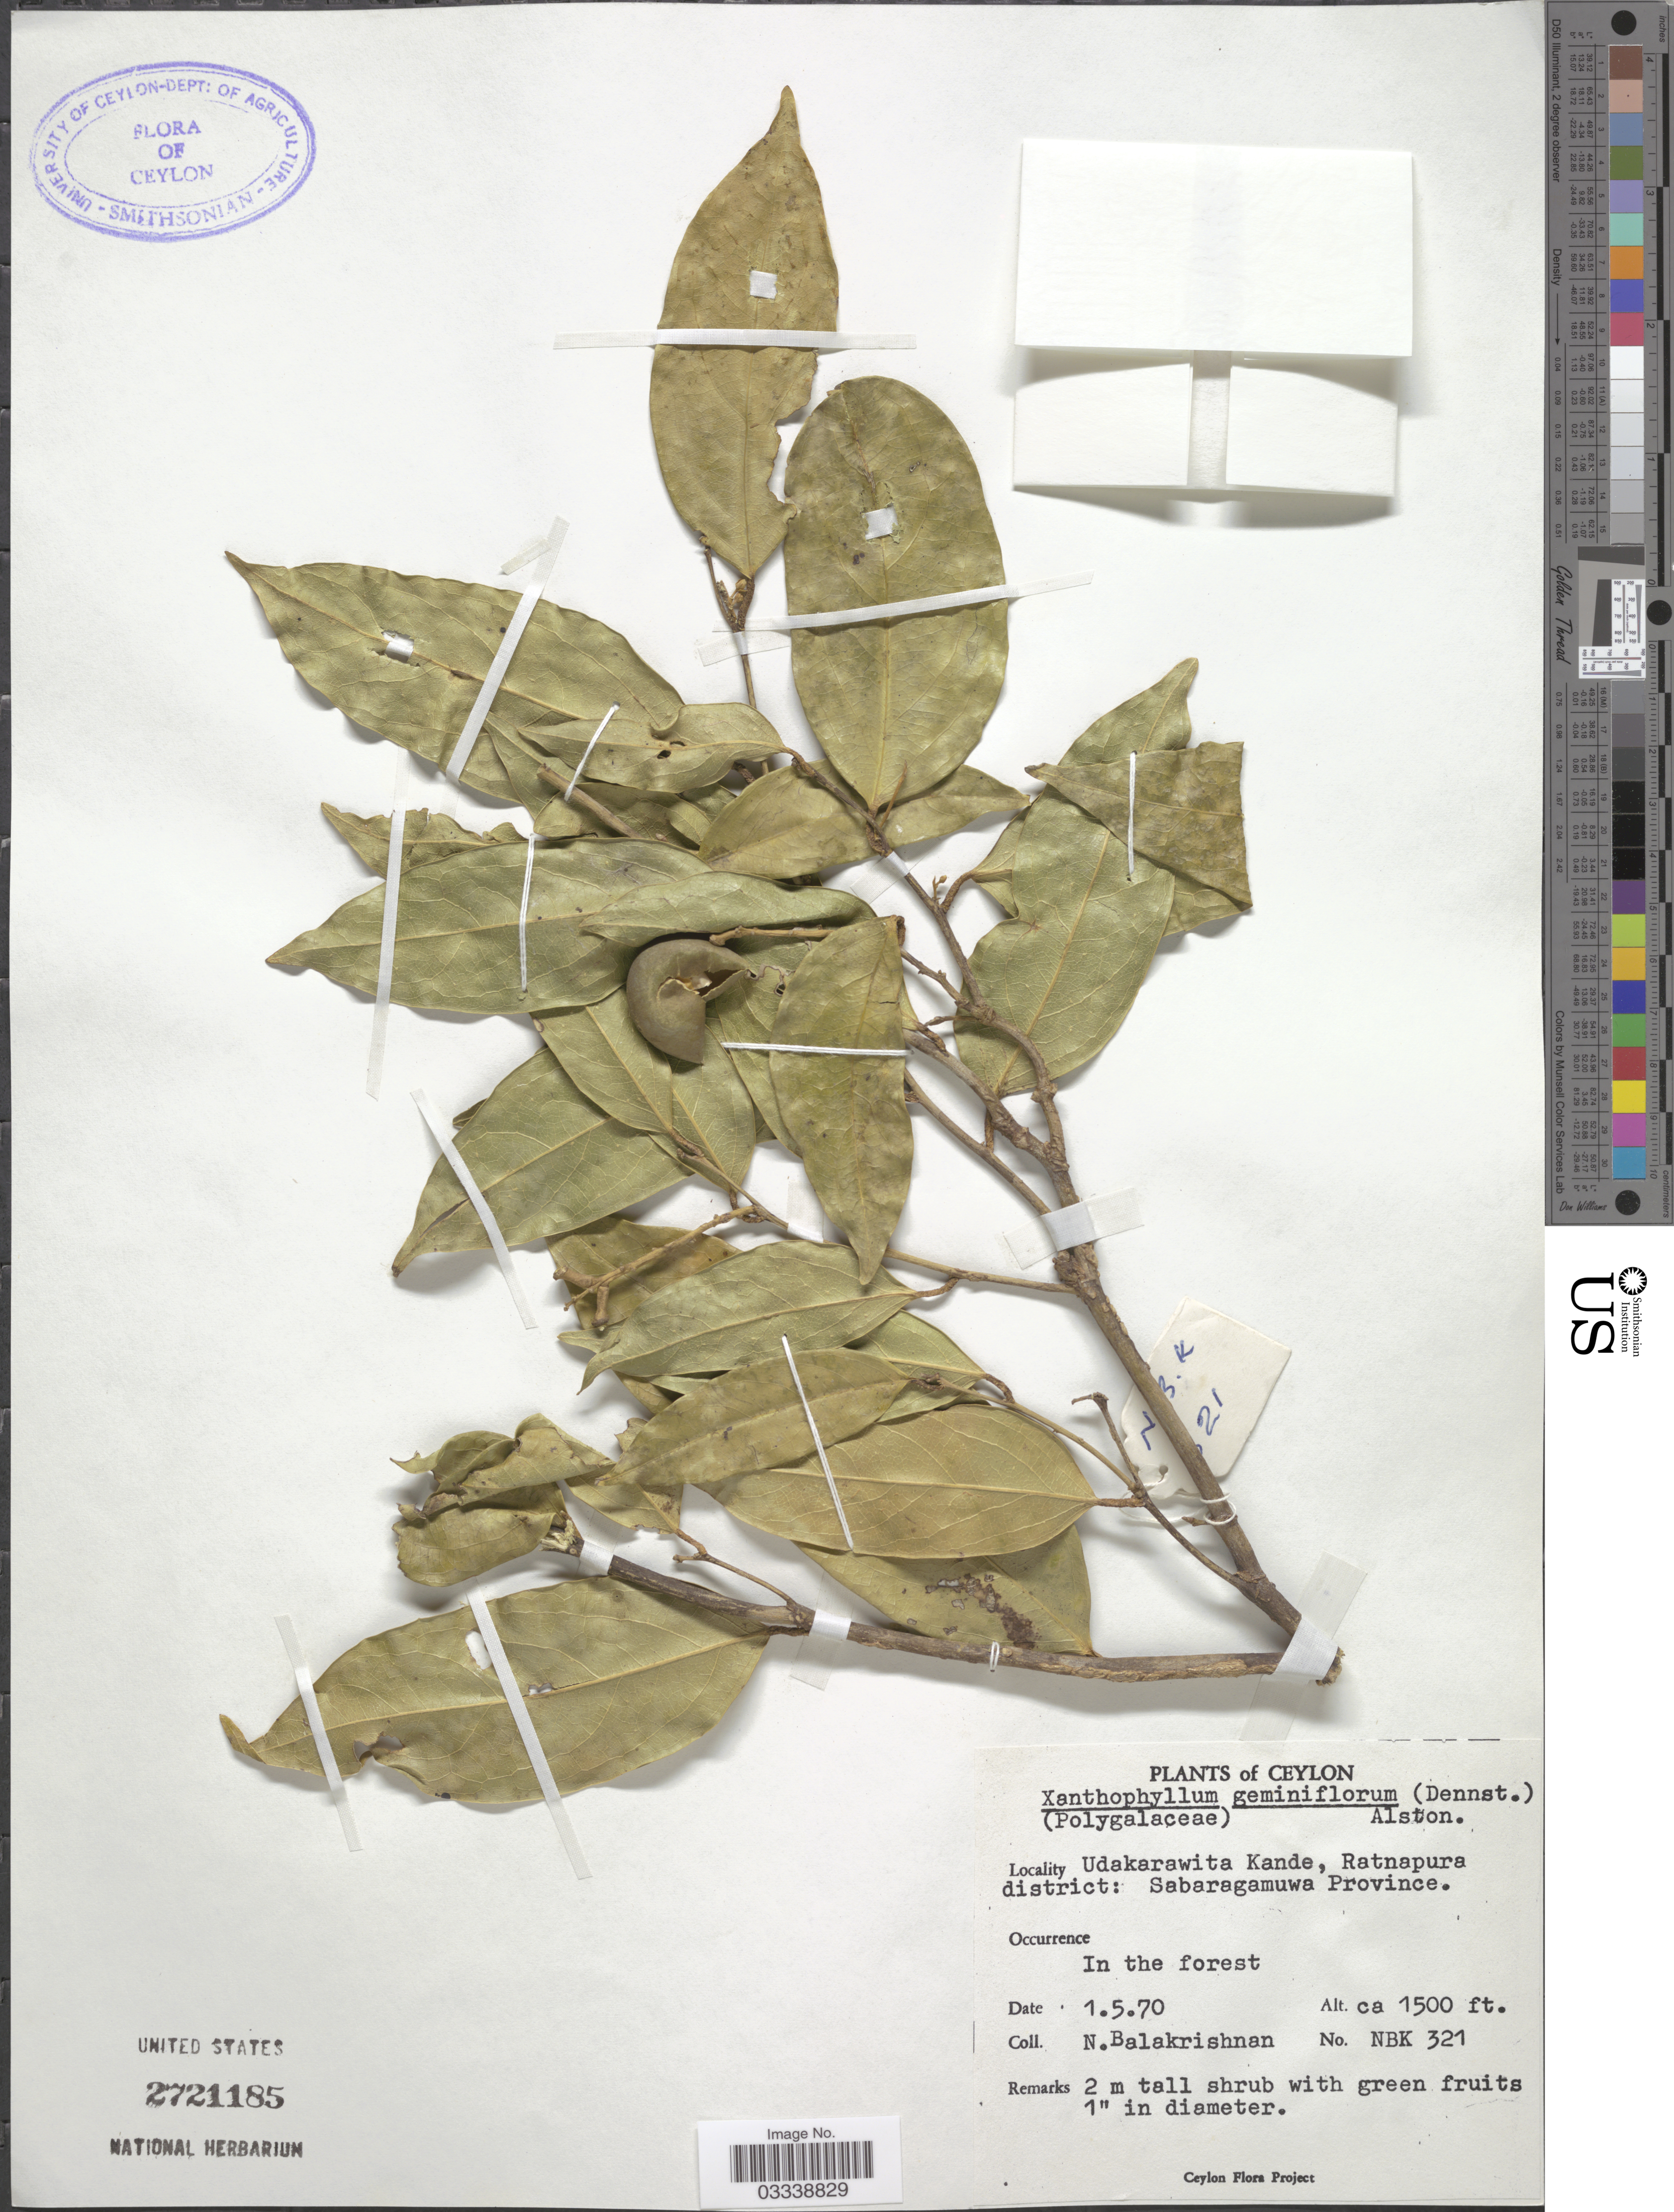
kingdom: Plantae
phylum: Tracheophyta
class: Magnoliopsida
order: Fabales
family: Polygalaceae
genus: Xanthophyllum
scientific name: Xanthophyllum zeylanicum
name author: Meijden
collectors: N. Balakrishnan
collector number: NBK 321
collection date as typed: Transcribed d/m/y: 1/5/70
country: Sri Lanka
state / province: Sabaragamuwa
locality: Ceylon. Udakarawita Kande, Ratnapura district.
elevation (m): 457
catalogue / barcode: US 2721185